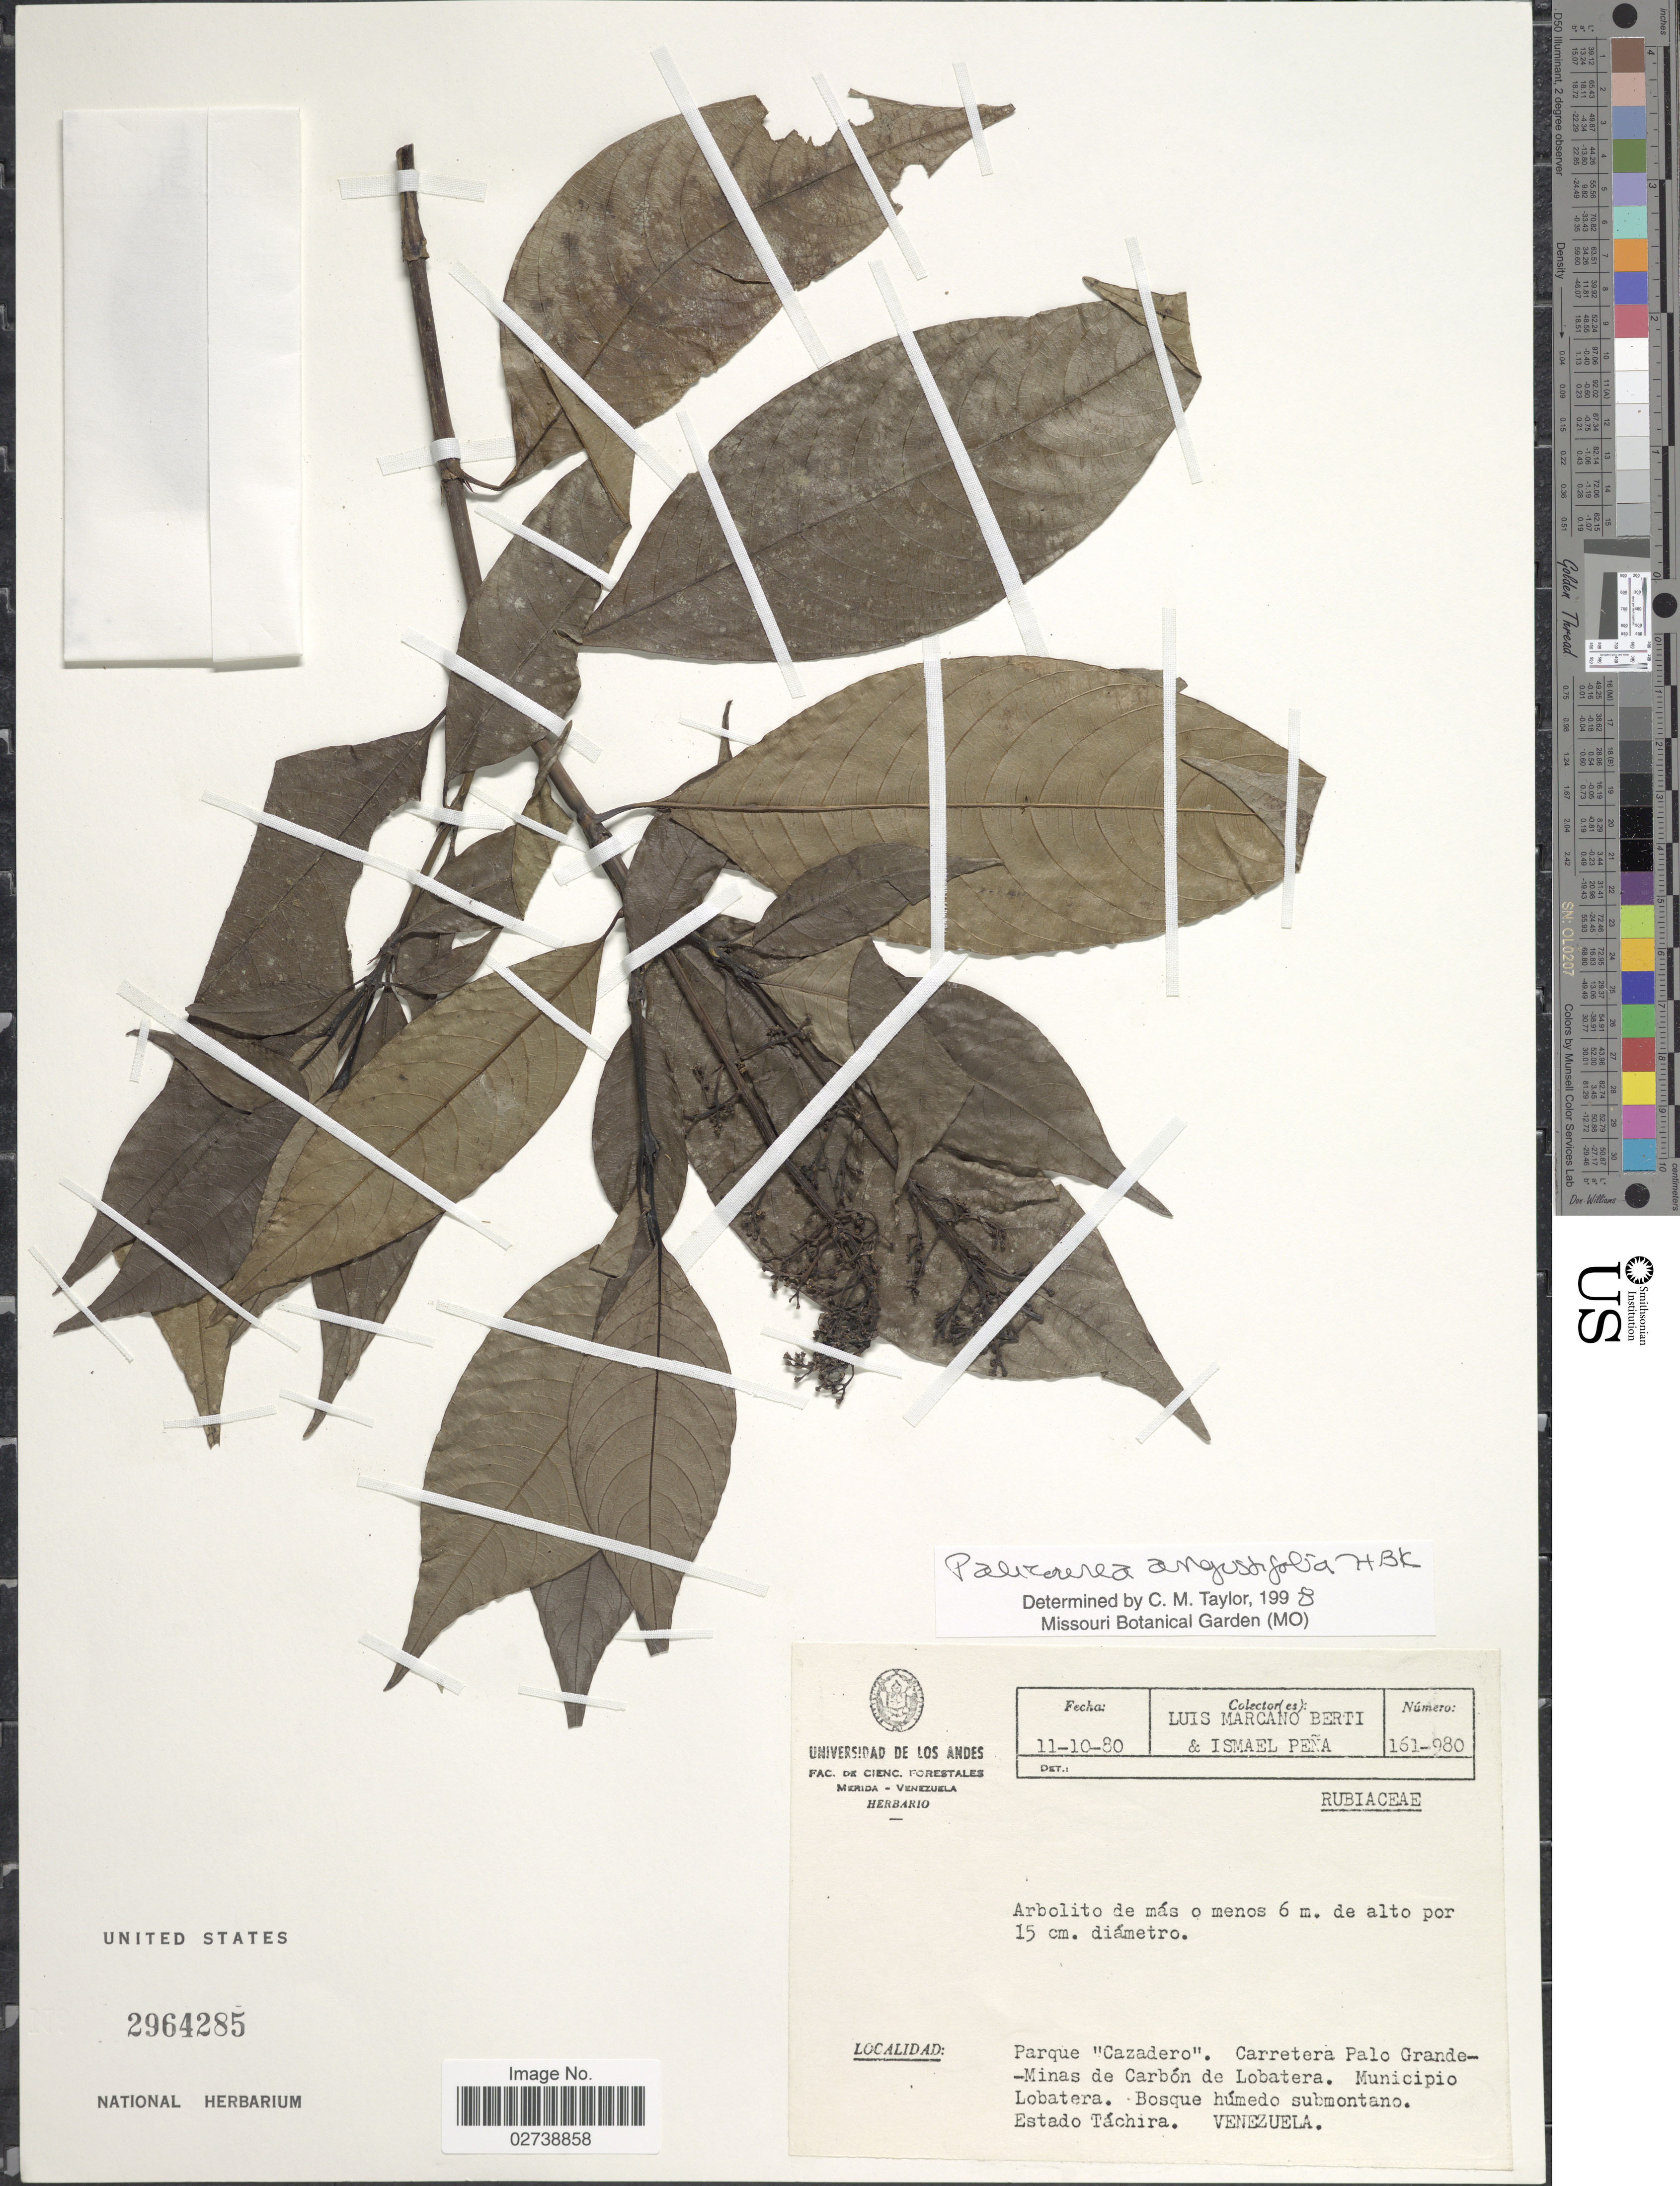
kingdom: Plantae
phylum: Tracheophyta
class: Magnoliopsida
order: Gentianales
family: Rubiaceae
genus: Palicourea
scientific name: Palicourea angustifolia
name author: Kunth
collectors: L. Marcano-Berti & I. Pena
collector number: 161-980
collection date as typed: Transcribed d/m/y: 11/10/80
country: Venezuela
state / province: Tachira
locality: Parque 'Cazadero'. Carretera Palo Grande-Minas de Carbón de Lobatera. Municipio Lobatera. Bosque húmedo submontano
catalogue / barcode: US 2964285